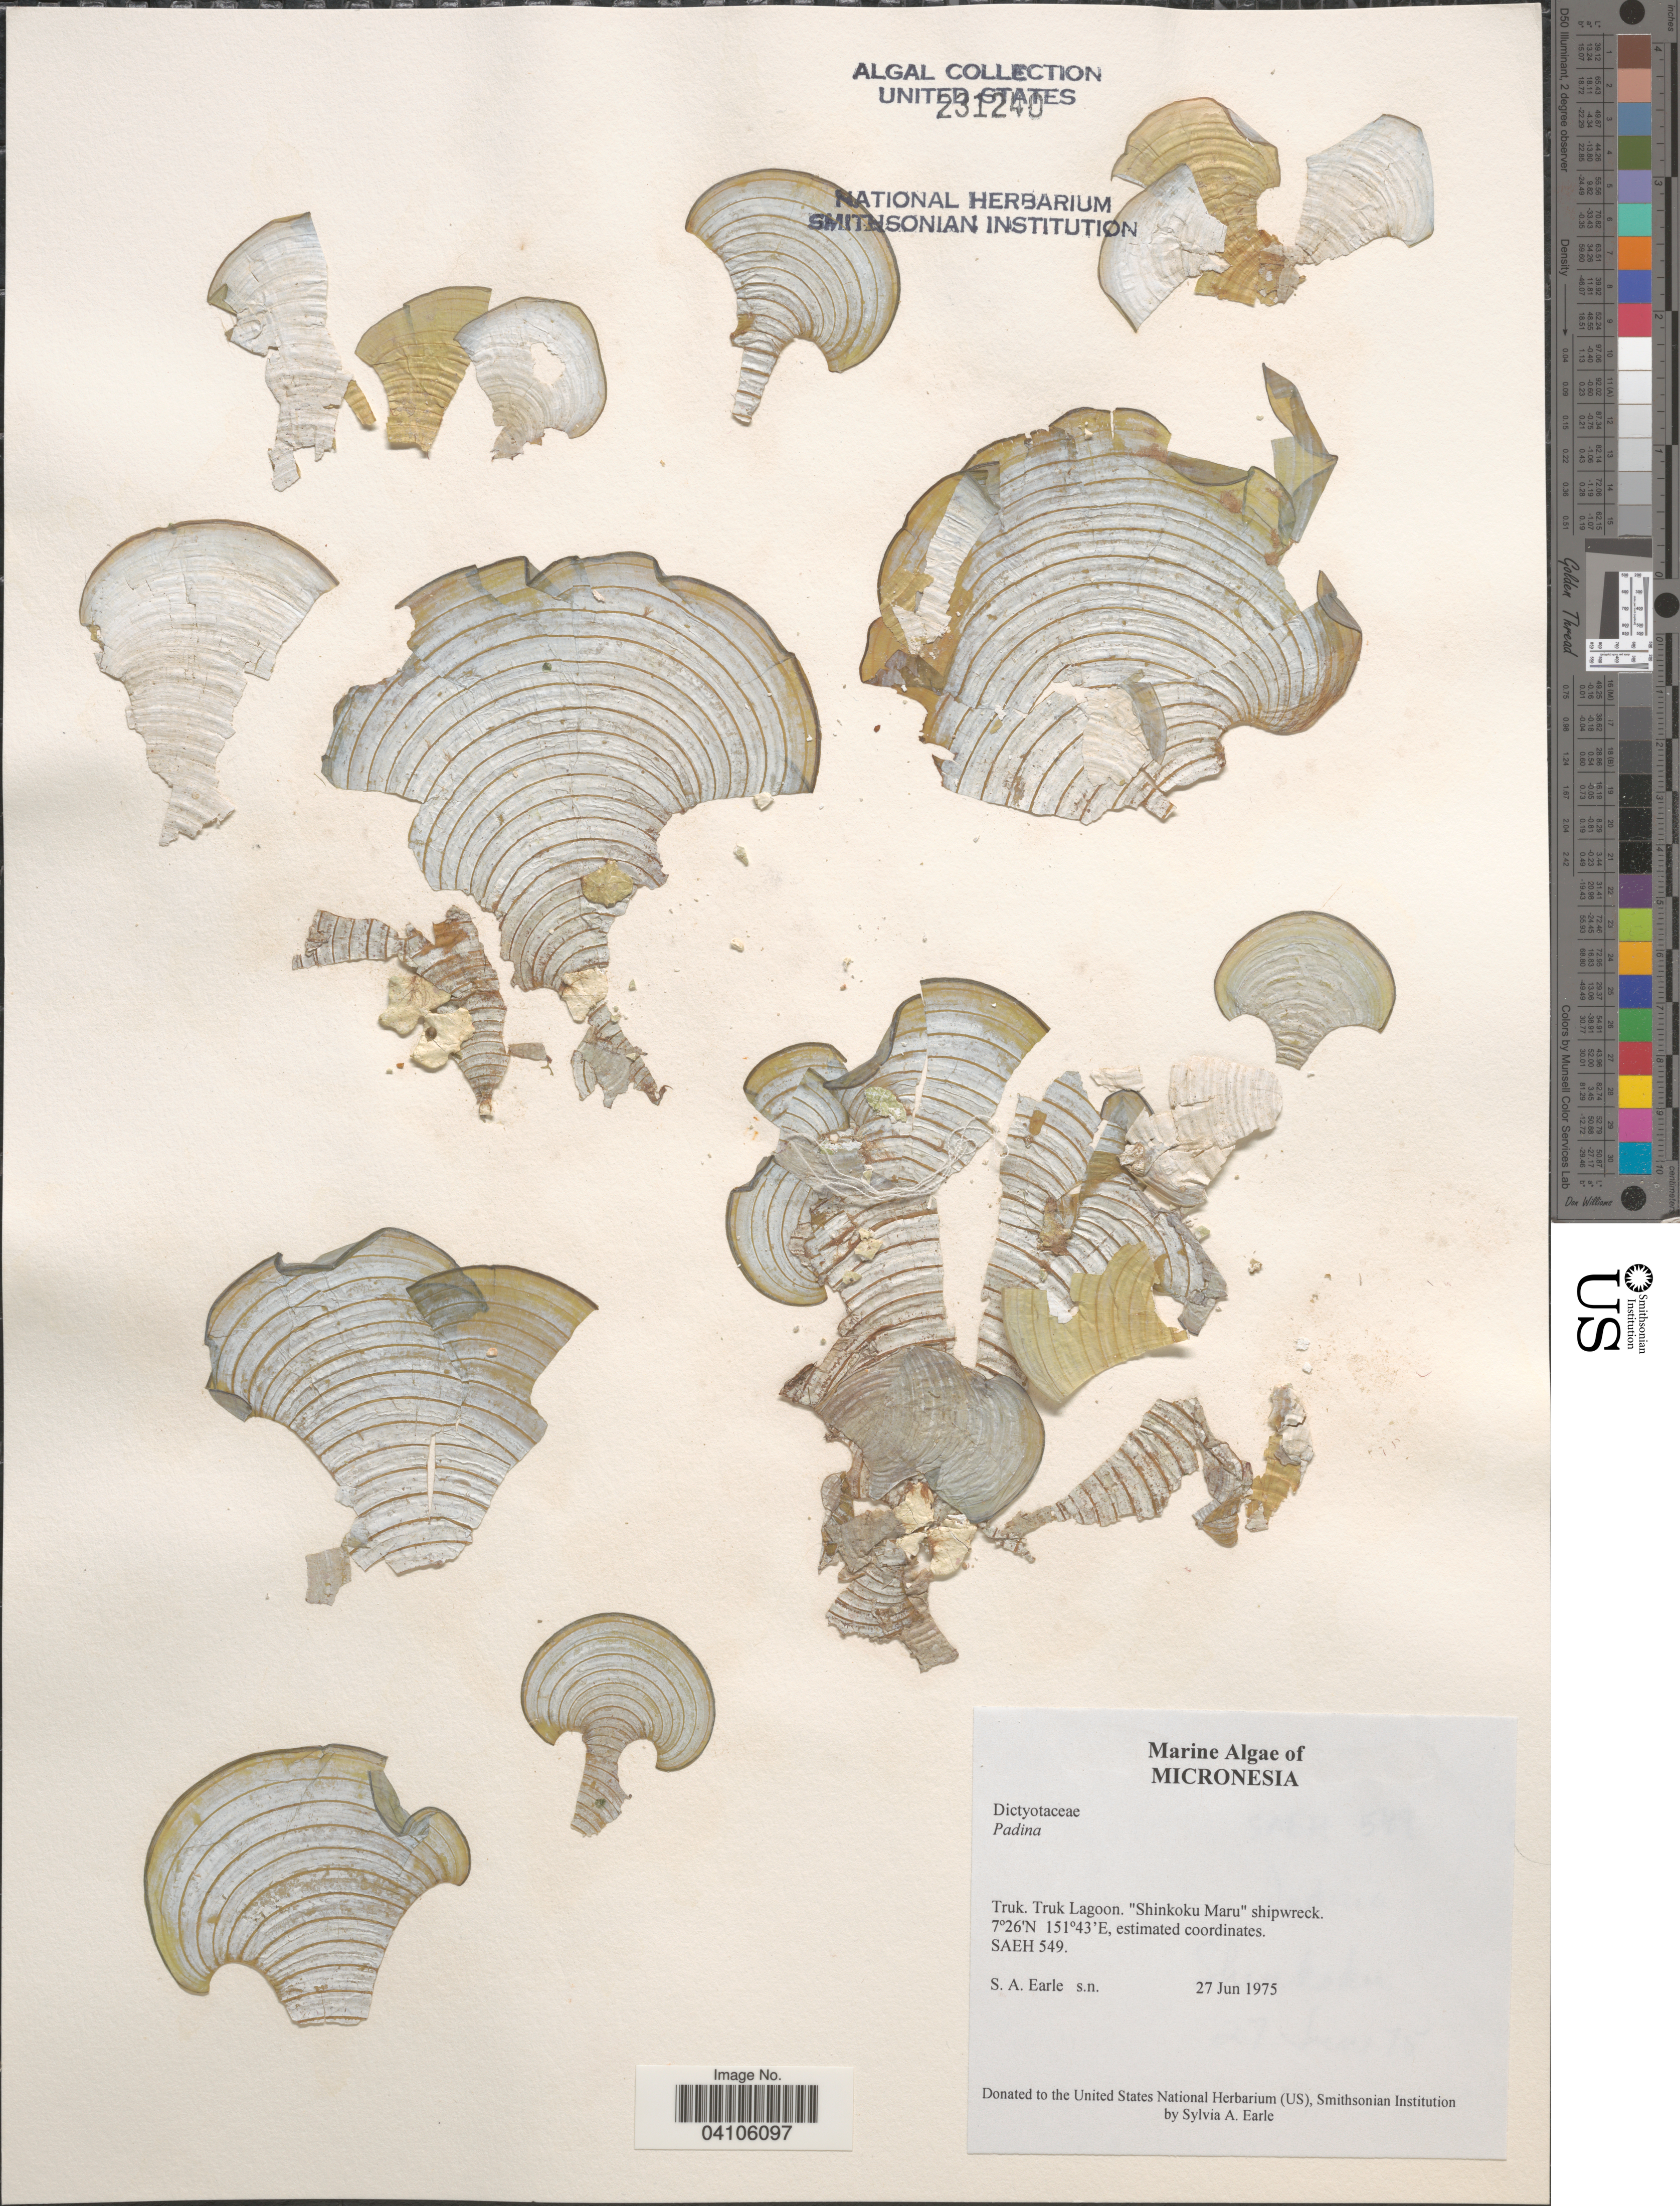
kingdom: Chromista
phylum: Ochrophyta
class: Phaeophyceae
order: Dictyotales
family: Dictyotaceae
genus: Padina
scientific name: Padina sp.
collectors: S. A. Earle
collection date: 1975-06-27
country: Micronesia, Federated States of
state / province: Truk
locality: Micronesia. Truk Lagoon. "Shinkoku Maru" shipwreck.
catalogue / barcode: US 231240